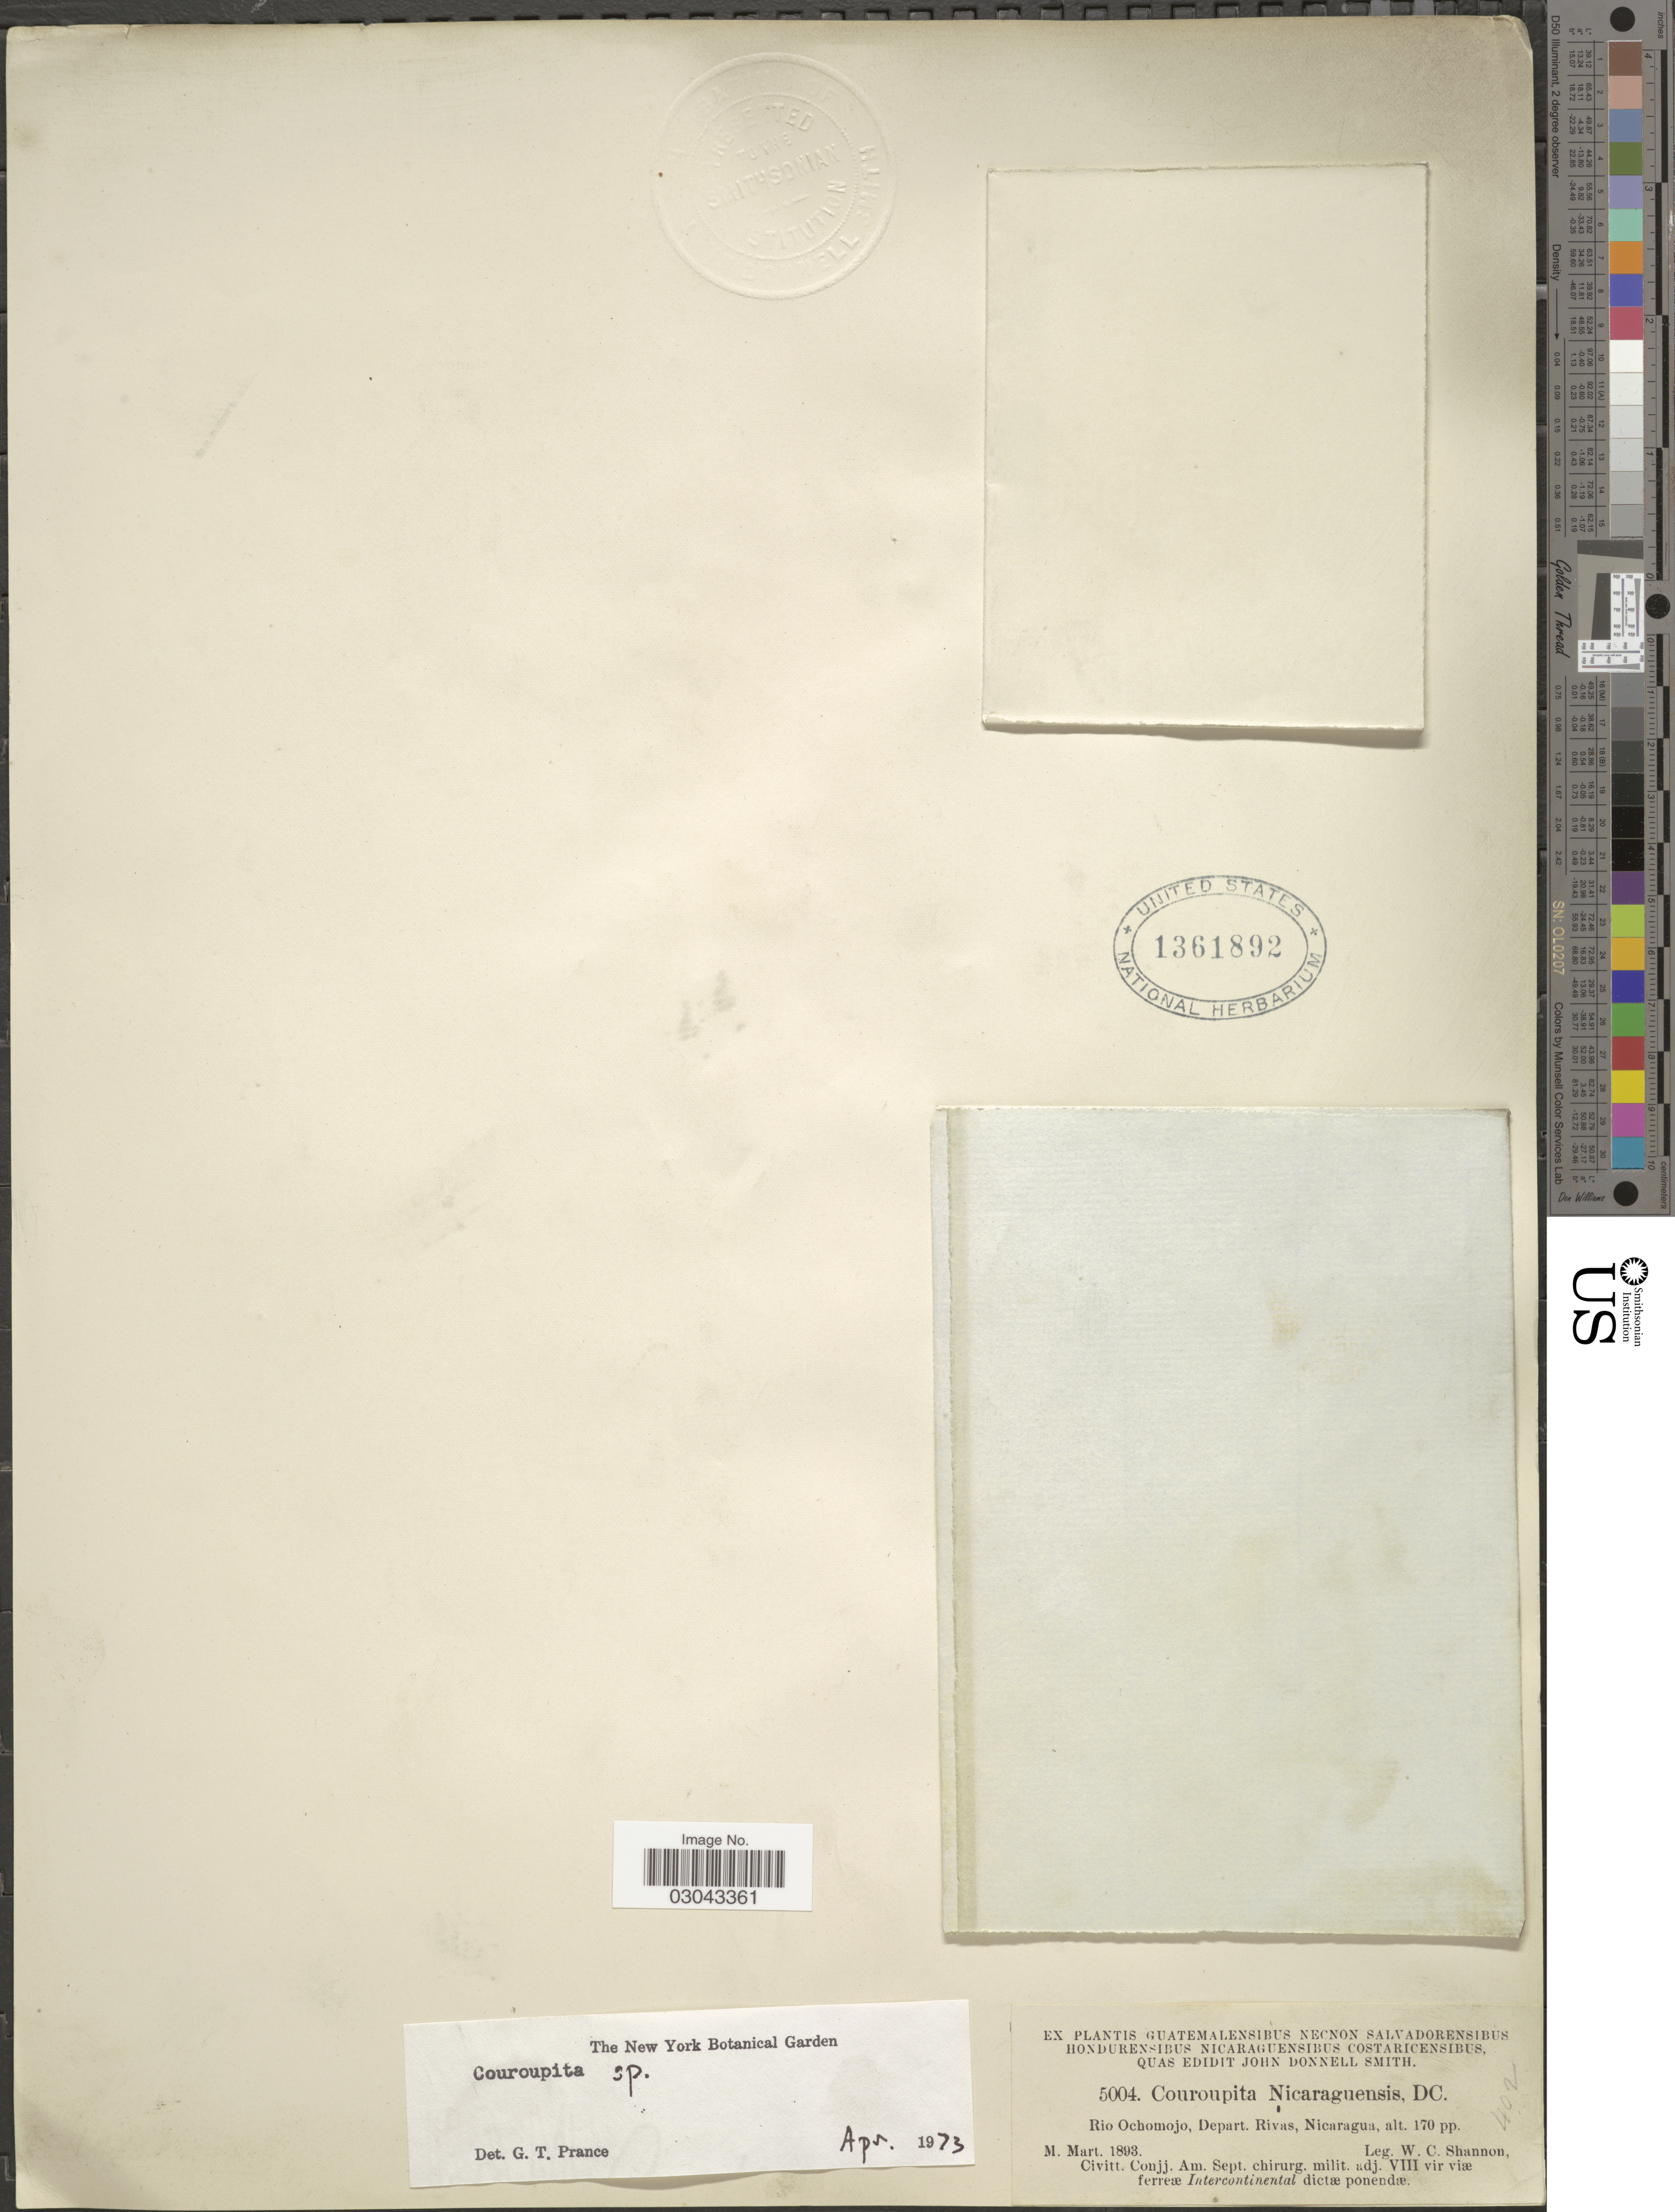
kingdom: Plantae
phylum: Tracheophyta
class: Magnoliopsida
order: Ericales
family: Lecythidaceae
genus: Couroupita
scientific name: Couroupita nicaraguarensis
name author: DC.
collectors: W. C. Shannon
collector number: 5004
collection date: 1893-03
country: Nicaragua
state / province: Rivas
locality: Rio Ochomojo, Depart. Rivas.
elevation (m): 52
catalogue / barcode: US 1361892